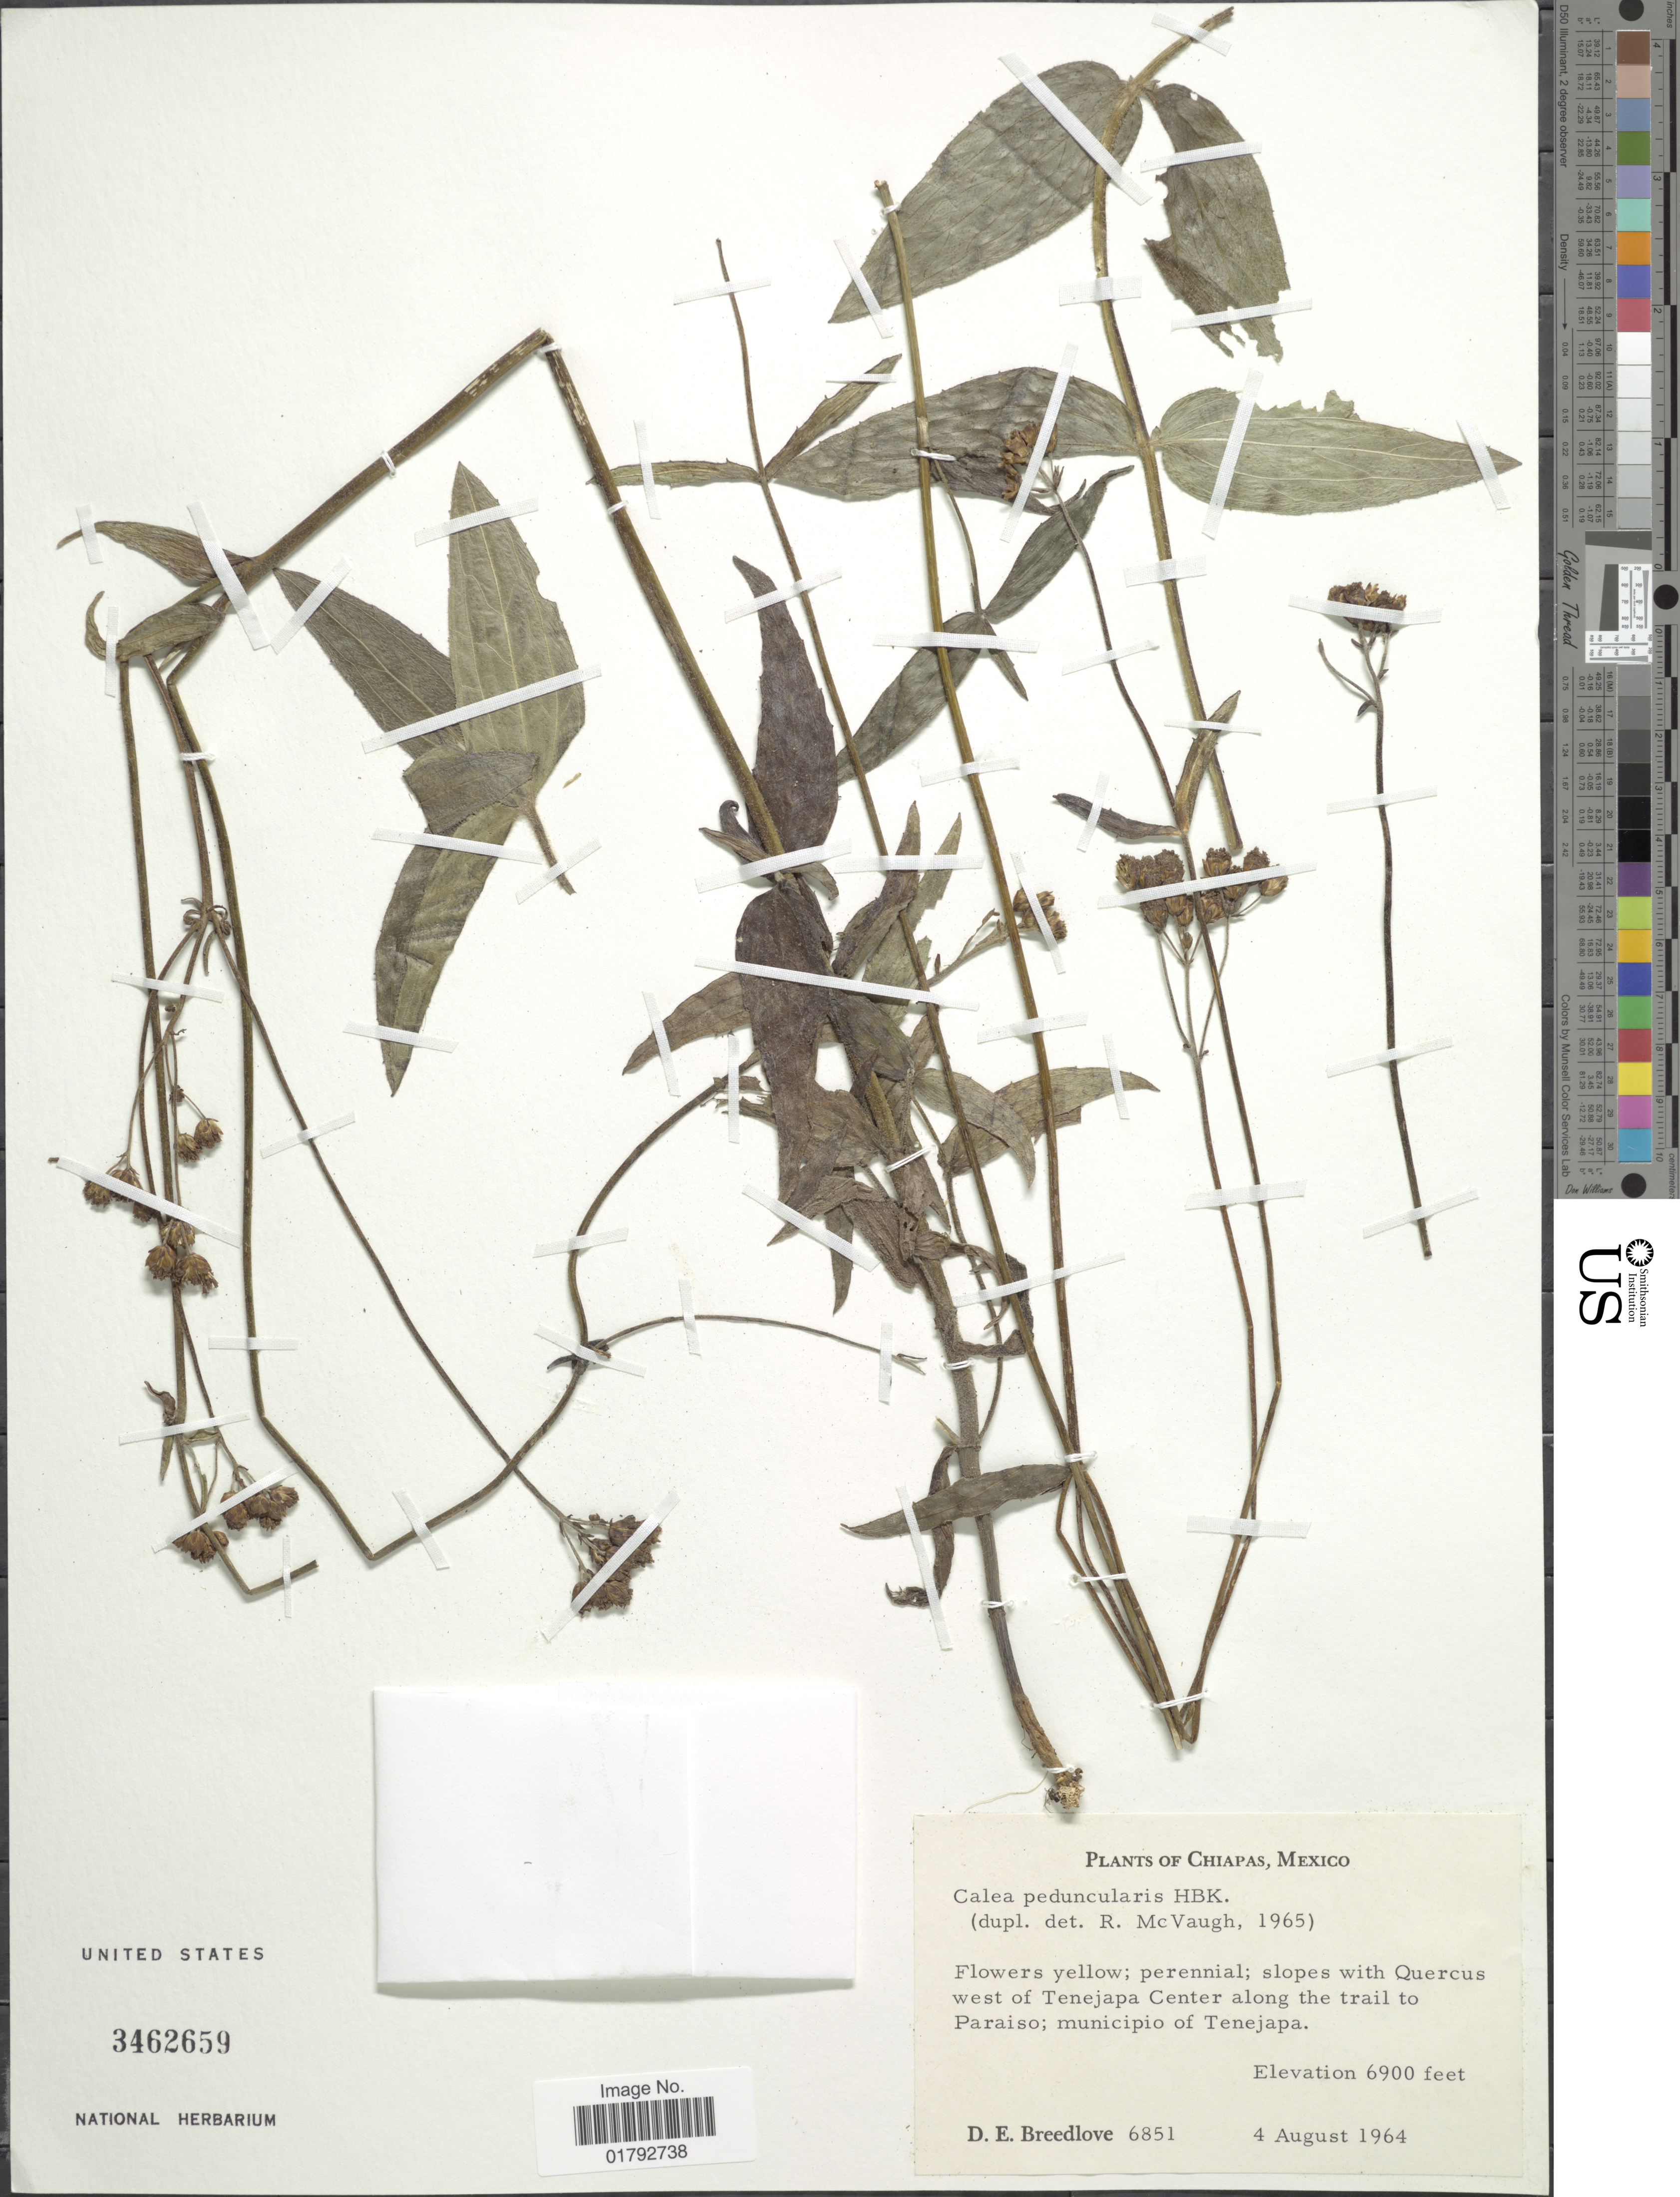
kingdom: Plantae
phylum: Tracheophyta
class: Magnoliopsida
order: Asterales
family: Asteraceae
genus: Alloispermum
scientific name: Alloispermum scabrum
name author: (Lag.) H. Rob.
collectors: D. E. Breedlove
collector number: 6851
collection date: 1964-08-04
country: Mexico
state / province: Chiapas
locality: Chiapas, Mexico. Slopes with Quercus west of Tenejapa Center along the trail to Paraiso; municipio of Tenejapa.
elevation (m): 2103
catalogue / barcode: US 3462659